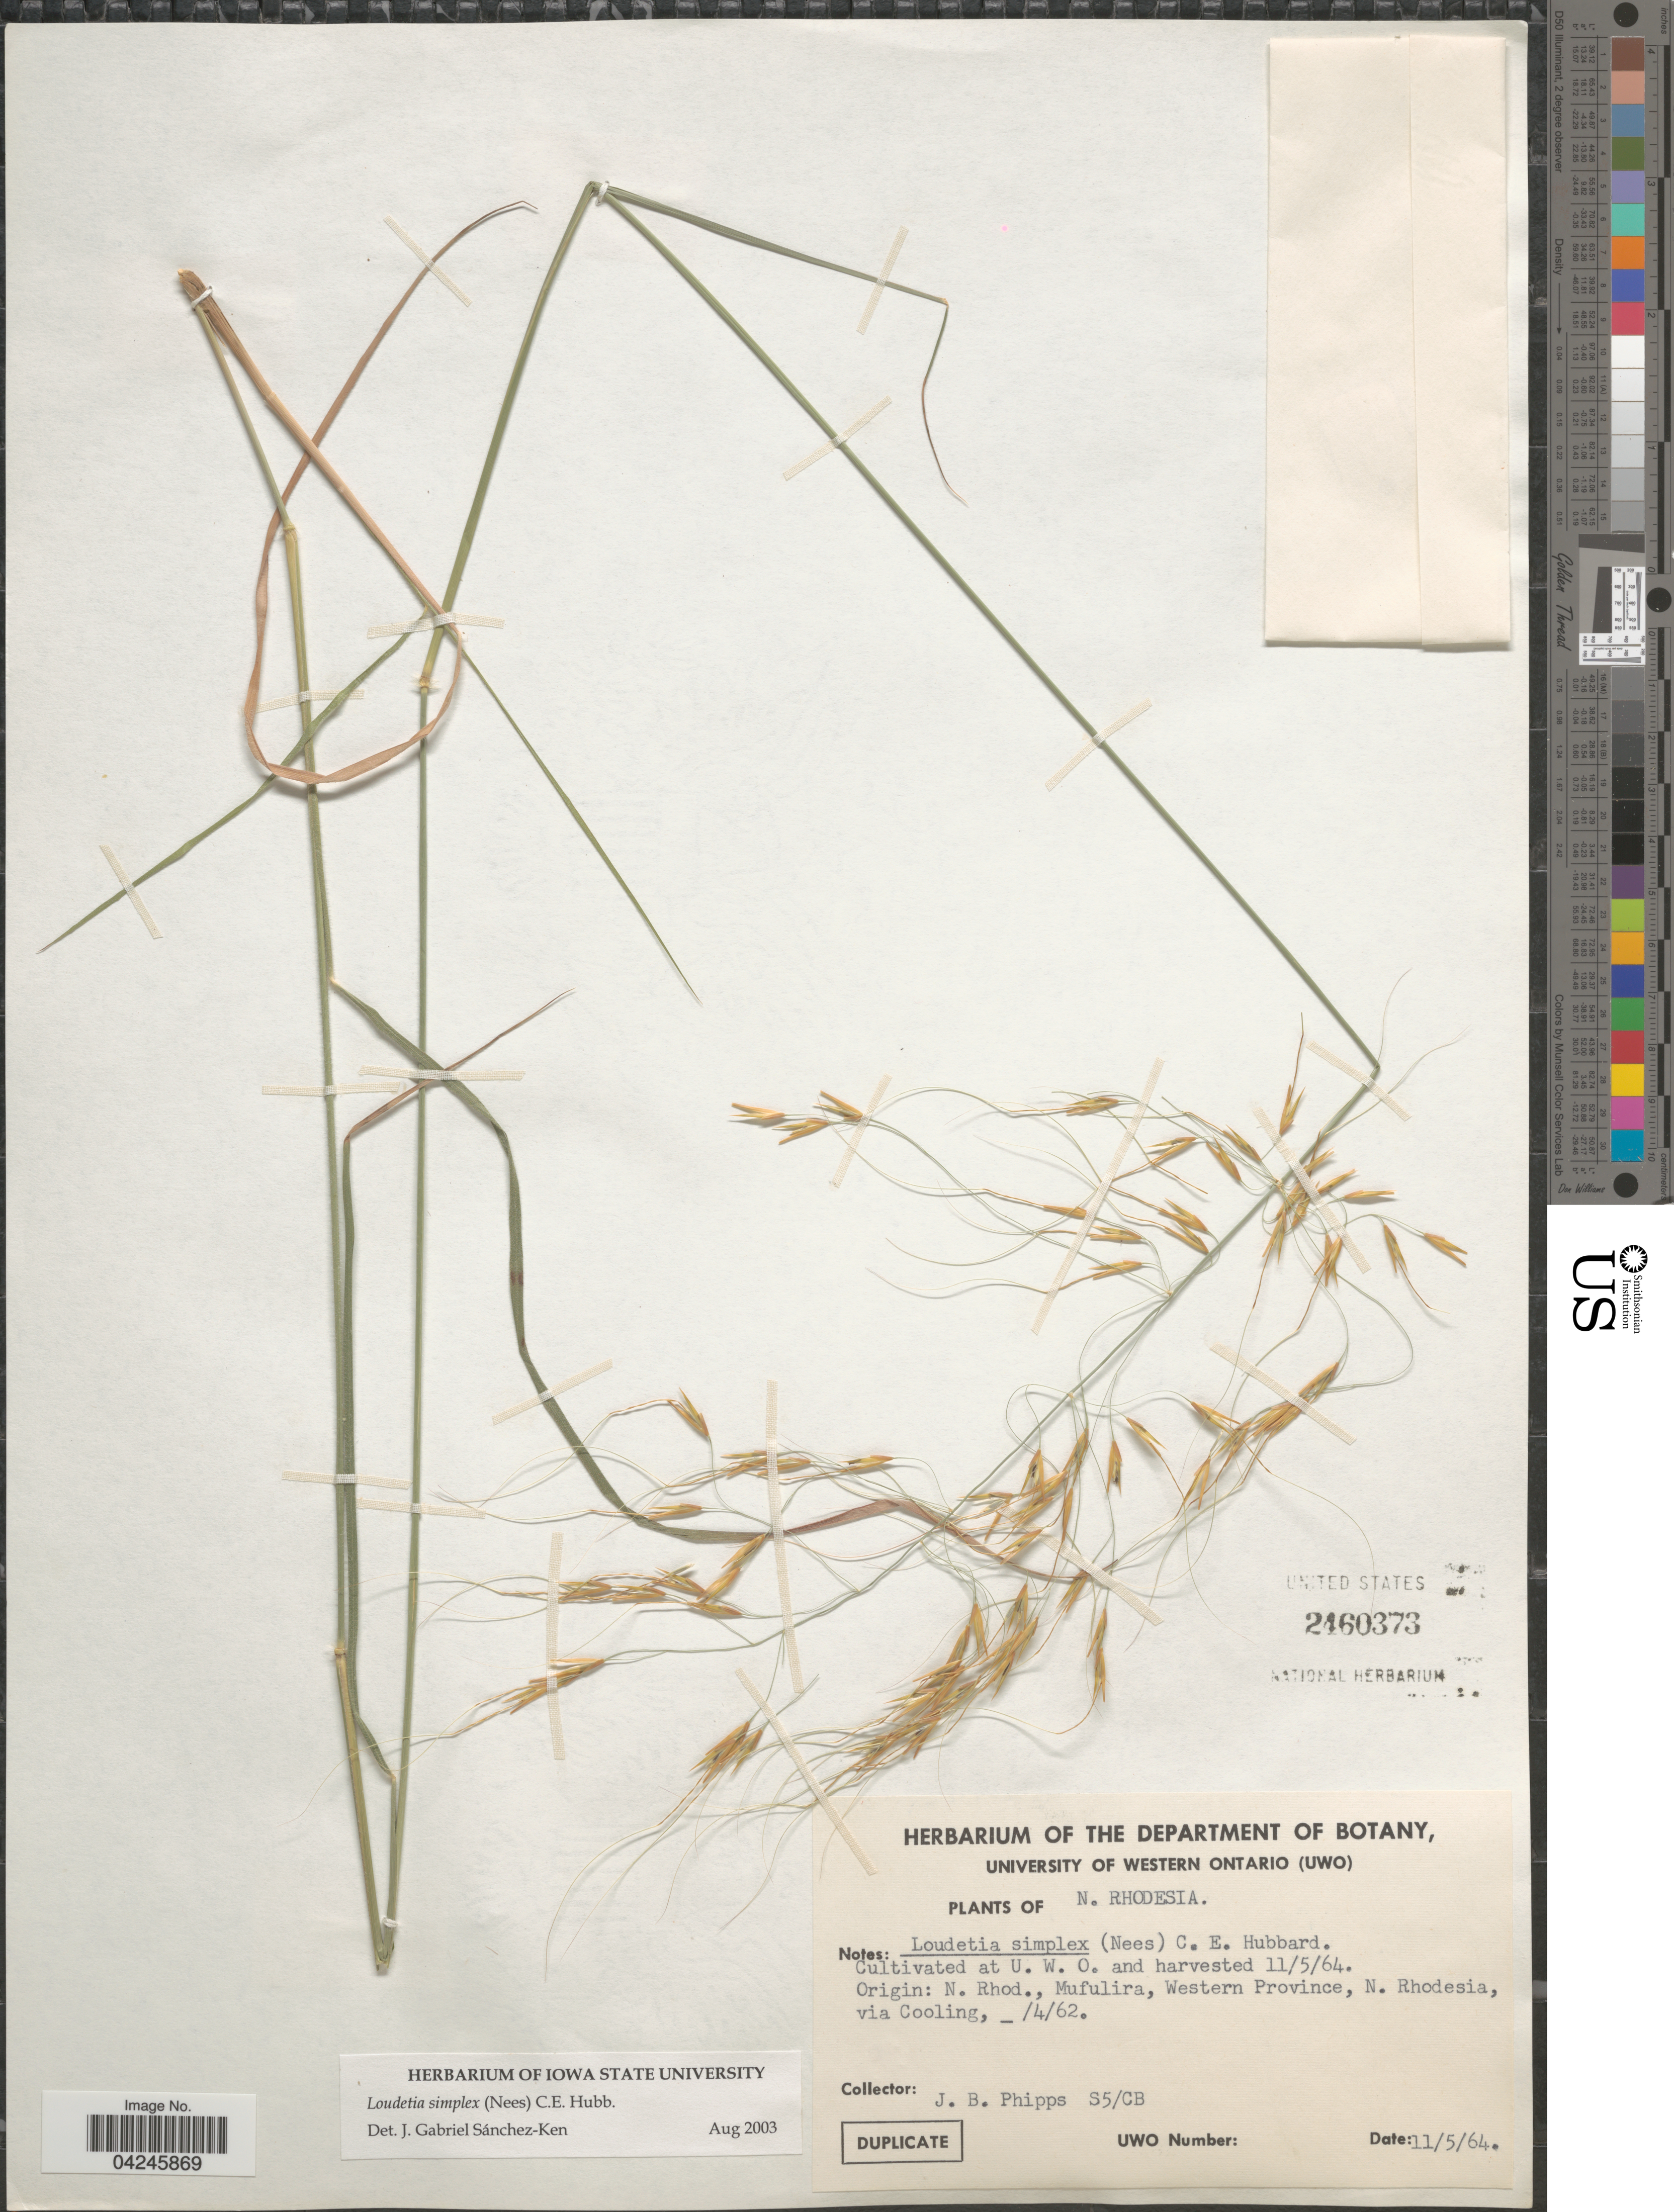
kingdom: Plantae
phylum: Tracheophyta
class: Liliopsida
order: Poales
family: Poaceae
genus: Loudetia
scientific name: Loudetia simplex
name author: (Nees) C.E. Hubb.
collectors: J. Phipps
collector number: S5/CB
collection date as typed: Transcribed d/m/y: 11/5/64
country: Canada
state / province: Ontario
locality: at U. W. O.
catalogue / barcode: US 2460373